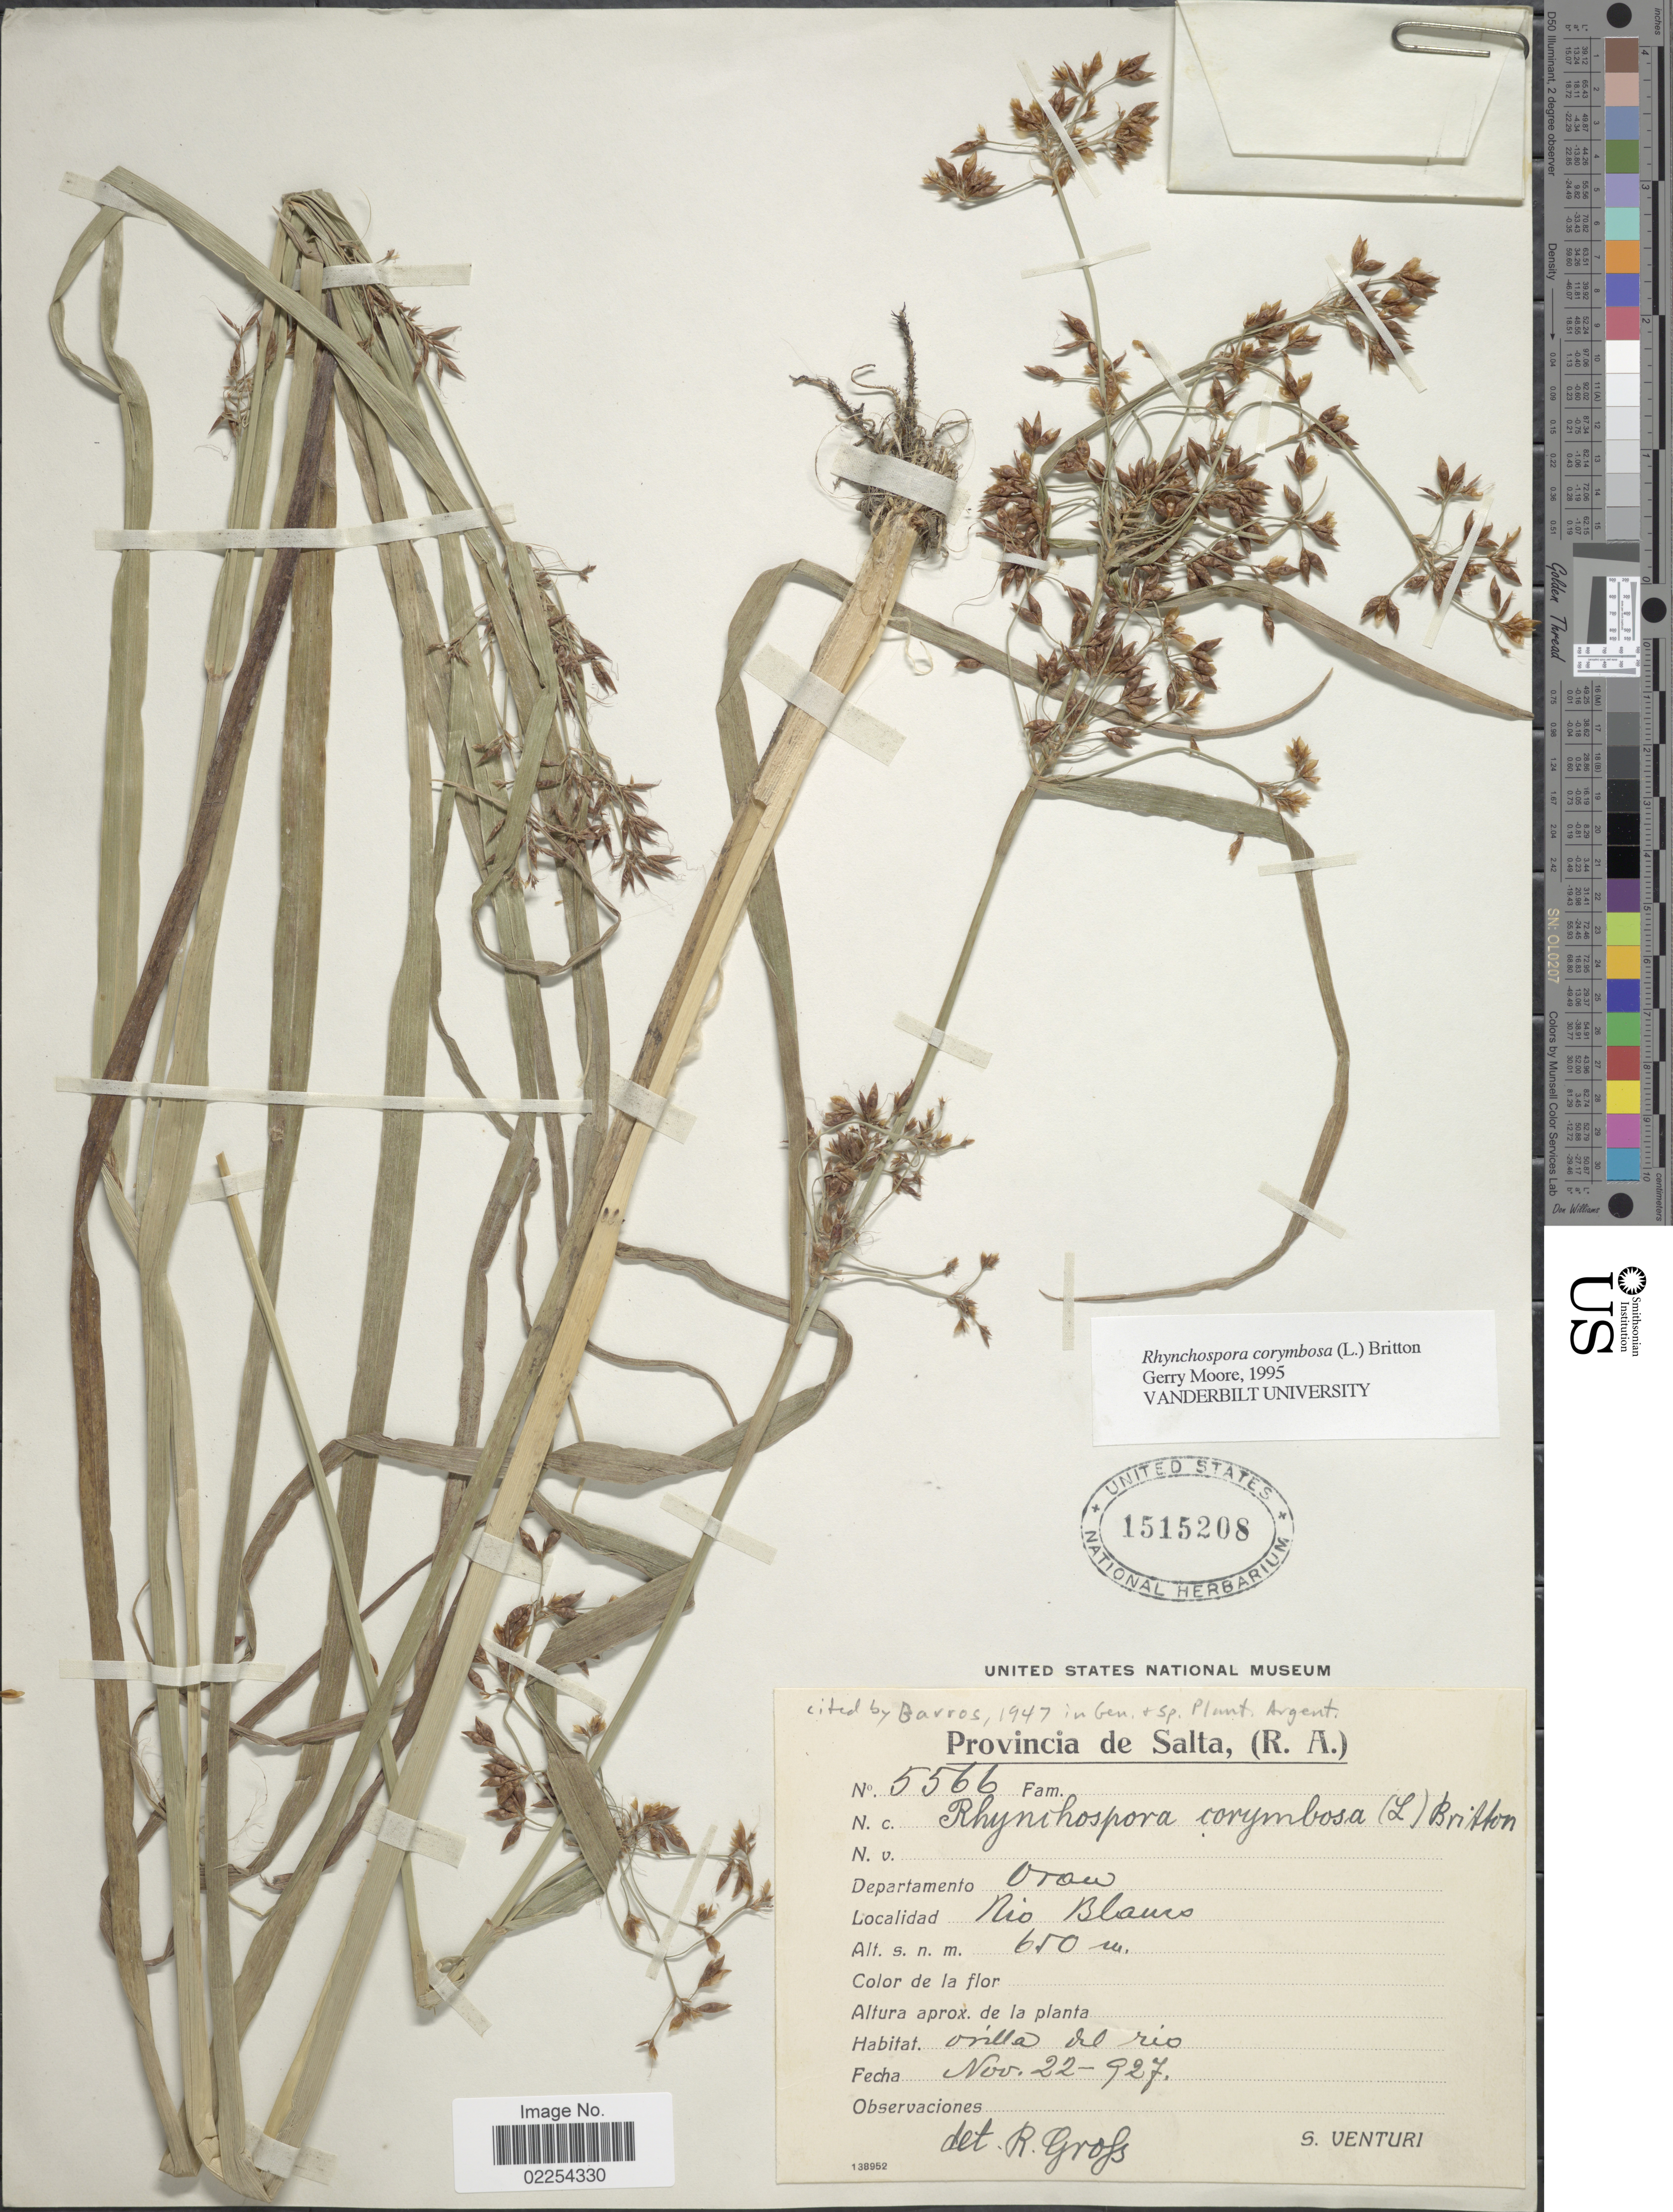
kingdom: Plantae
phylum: Tracheophyta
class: Liliopsida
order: Poales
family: Cyperaceae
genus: Rhynchospora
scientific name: Rhynchospora corymbosa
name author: (L.) Britton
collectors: S. Venturi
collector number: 5566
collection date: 1927-11-22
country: Argentina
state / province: Salta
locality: (R.A.) Departamento Orán, Rio Blanco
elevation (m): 650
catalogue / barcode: US 1515208